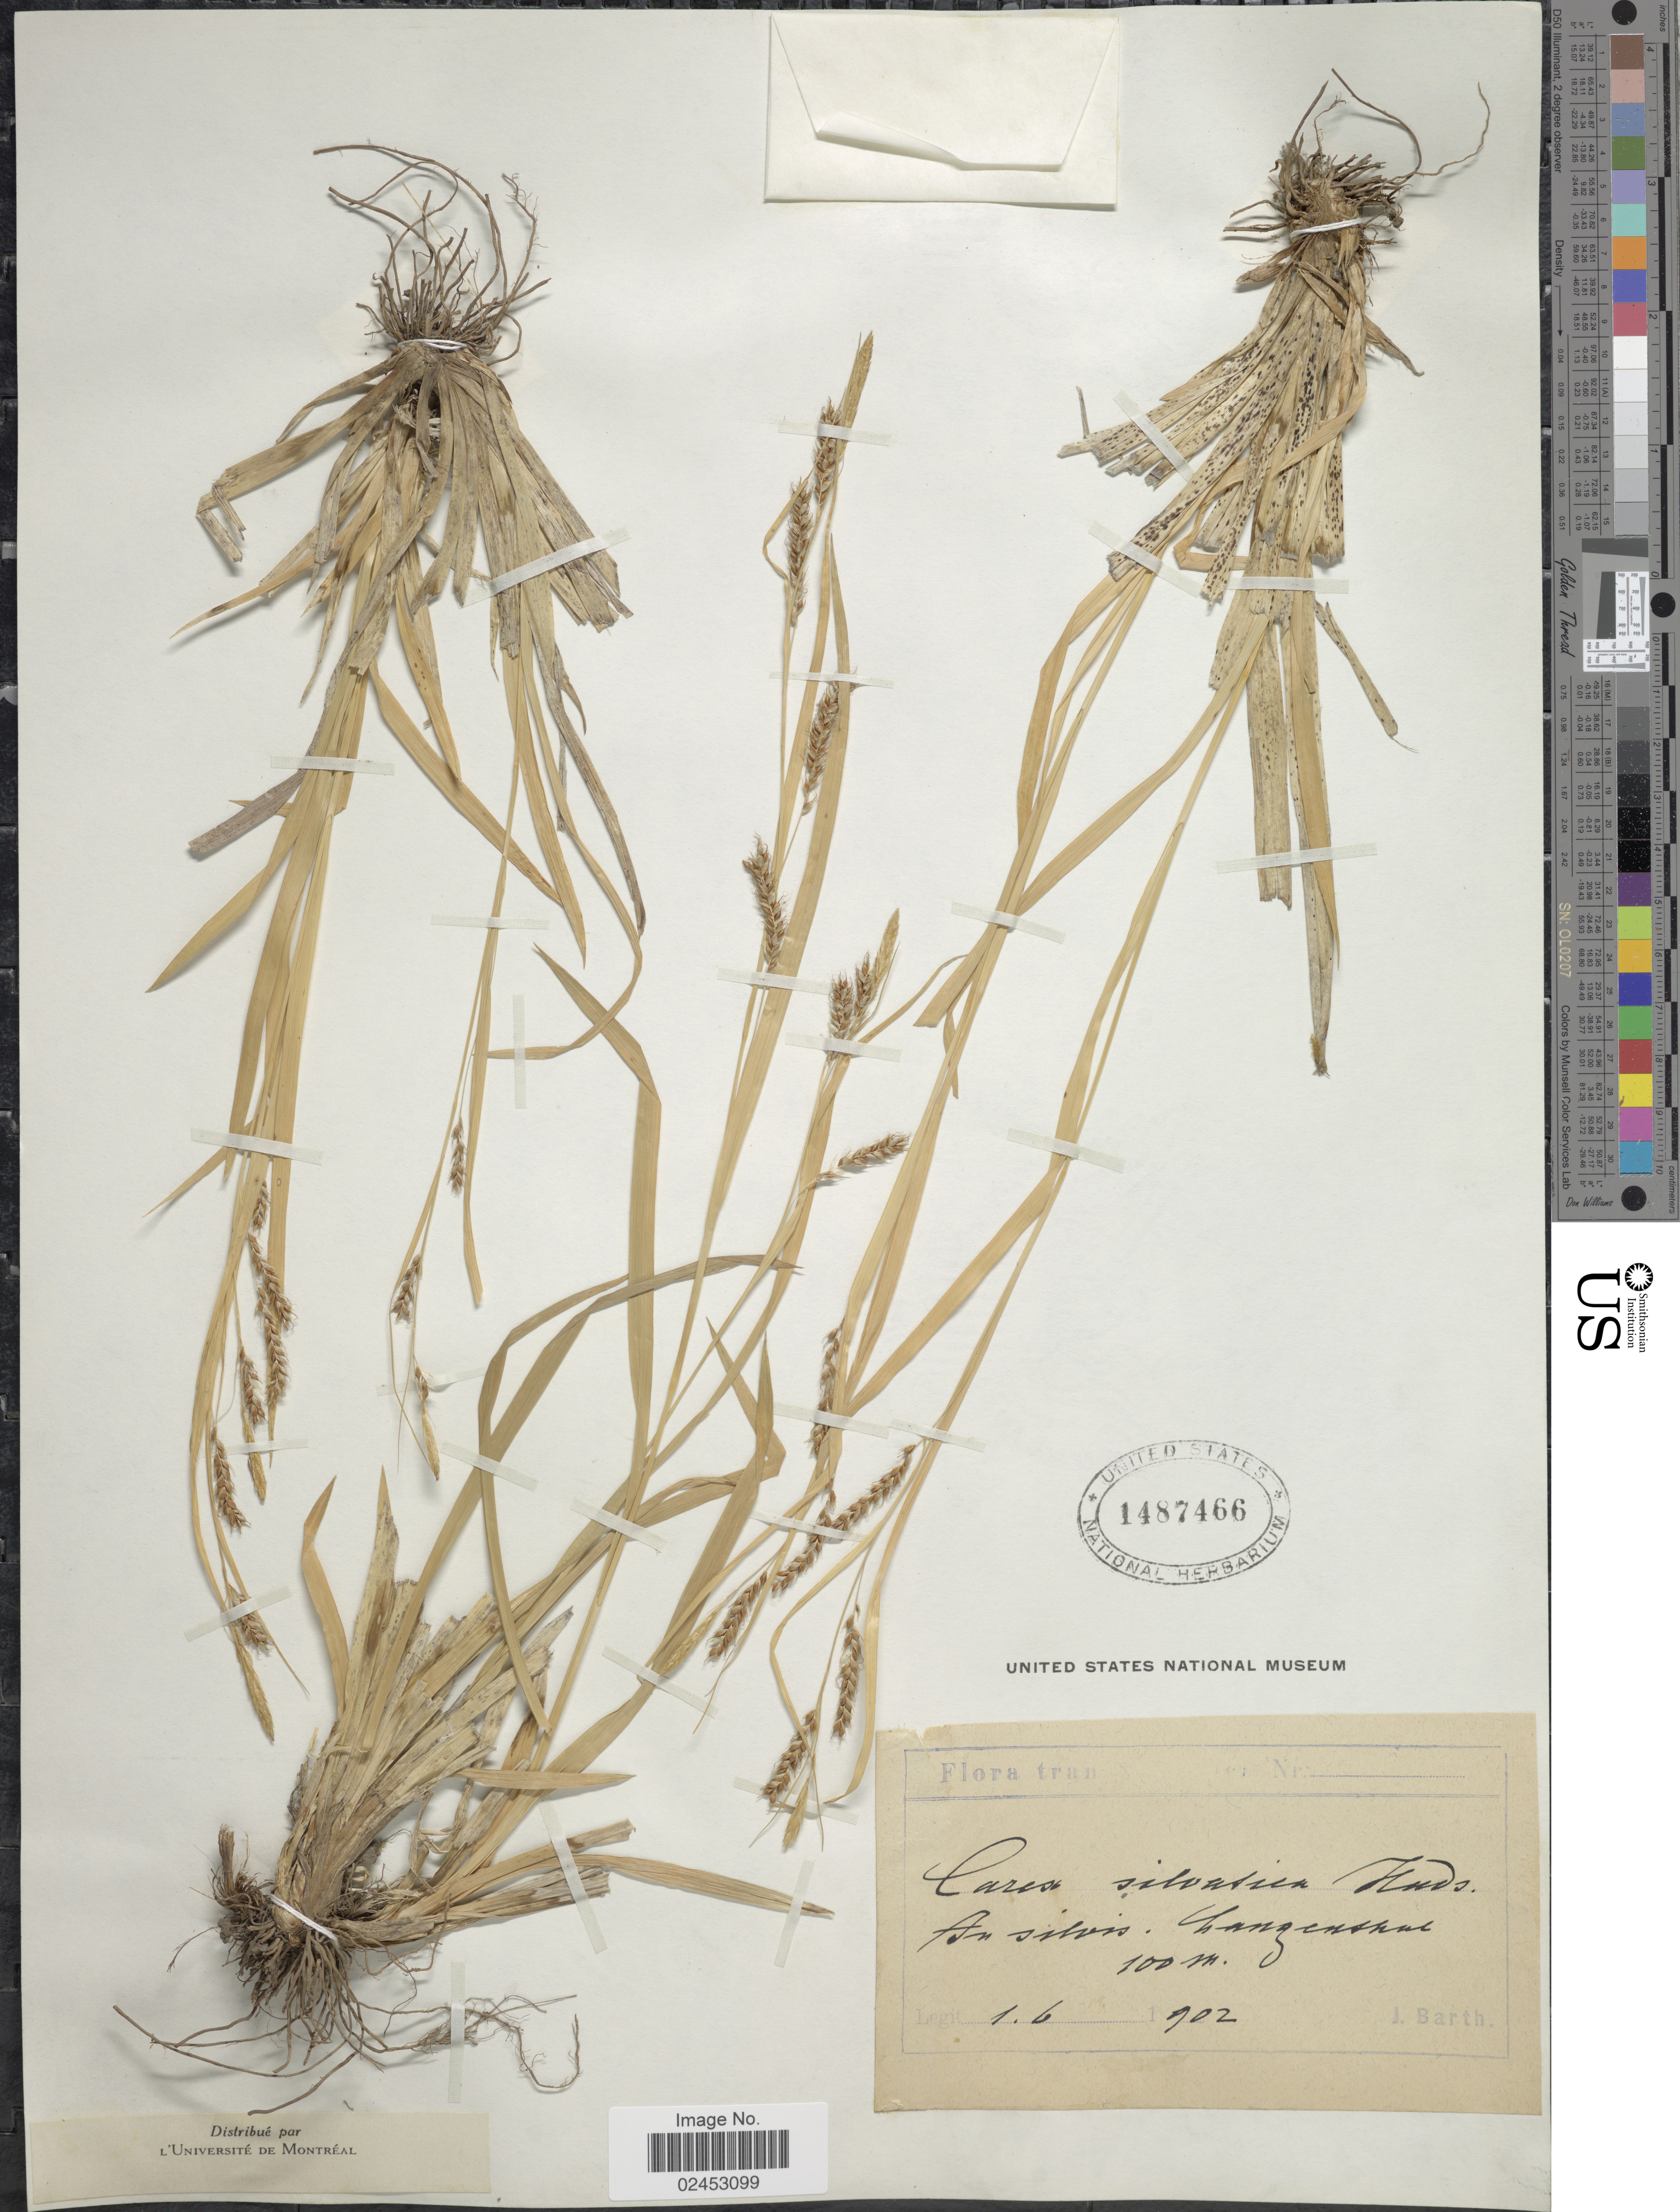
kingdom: Plantae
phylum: Tracheophyta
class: Liliopsida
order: Poales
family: Cyperaceae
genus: Carex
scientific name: Carex sylvatica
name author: Huds.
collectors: J. Barth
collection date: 1902-06-01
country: Germany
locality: Transsilvanica, An silvis, Langenthal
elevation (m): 100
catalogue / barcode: US 1487466